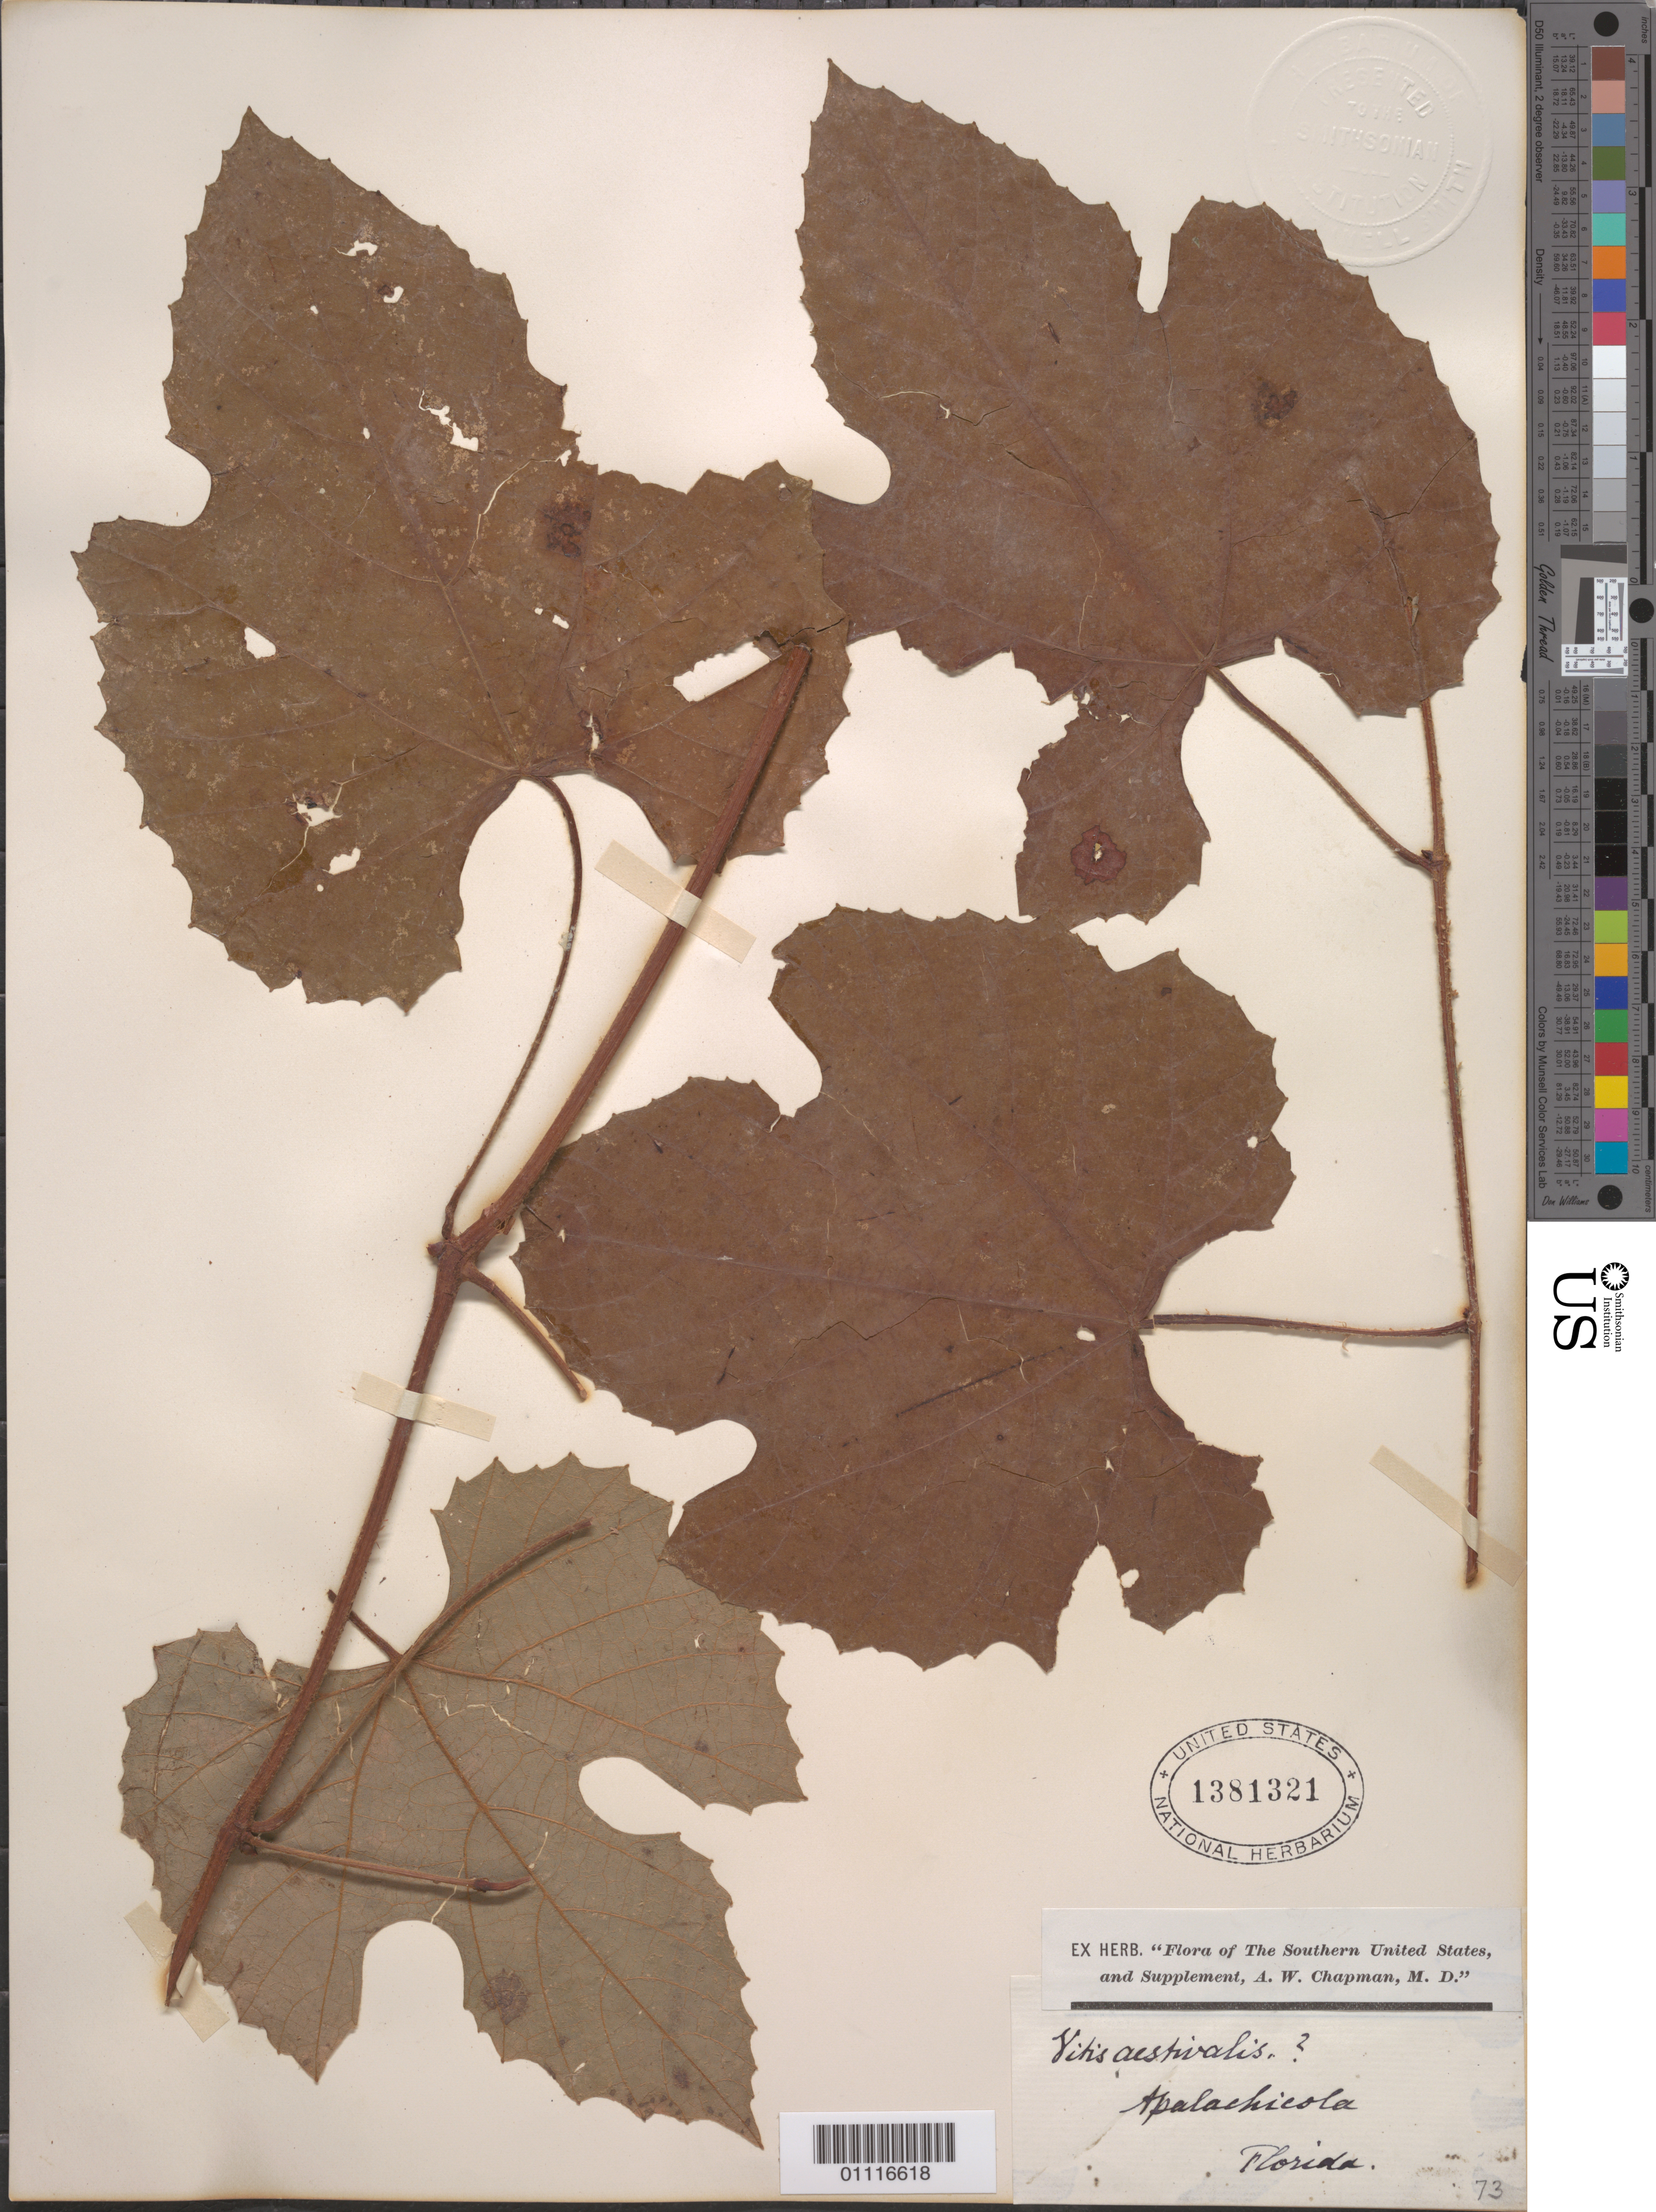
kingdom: Plantae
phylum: Tracheophyta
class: Magnoliopsida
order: Vitales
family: Vitaceae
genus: Vitis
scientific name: Vitis aestivalis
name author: Michx.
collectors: A. W. Chapman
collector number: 73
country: United States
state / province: Florida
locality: Apalachicola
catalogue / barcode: US 1381321